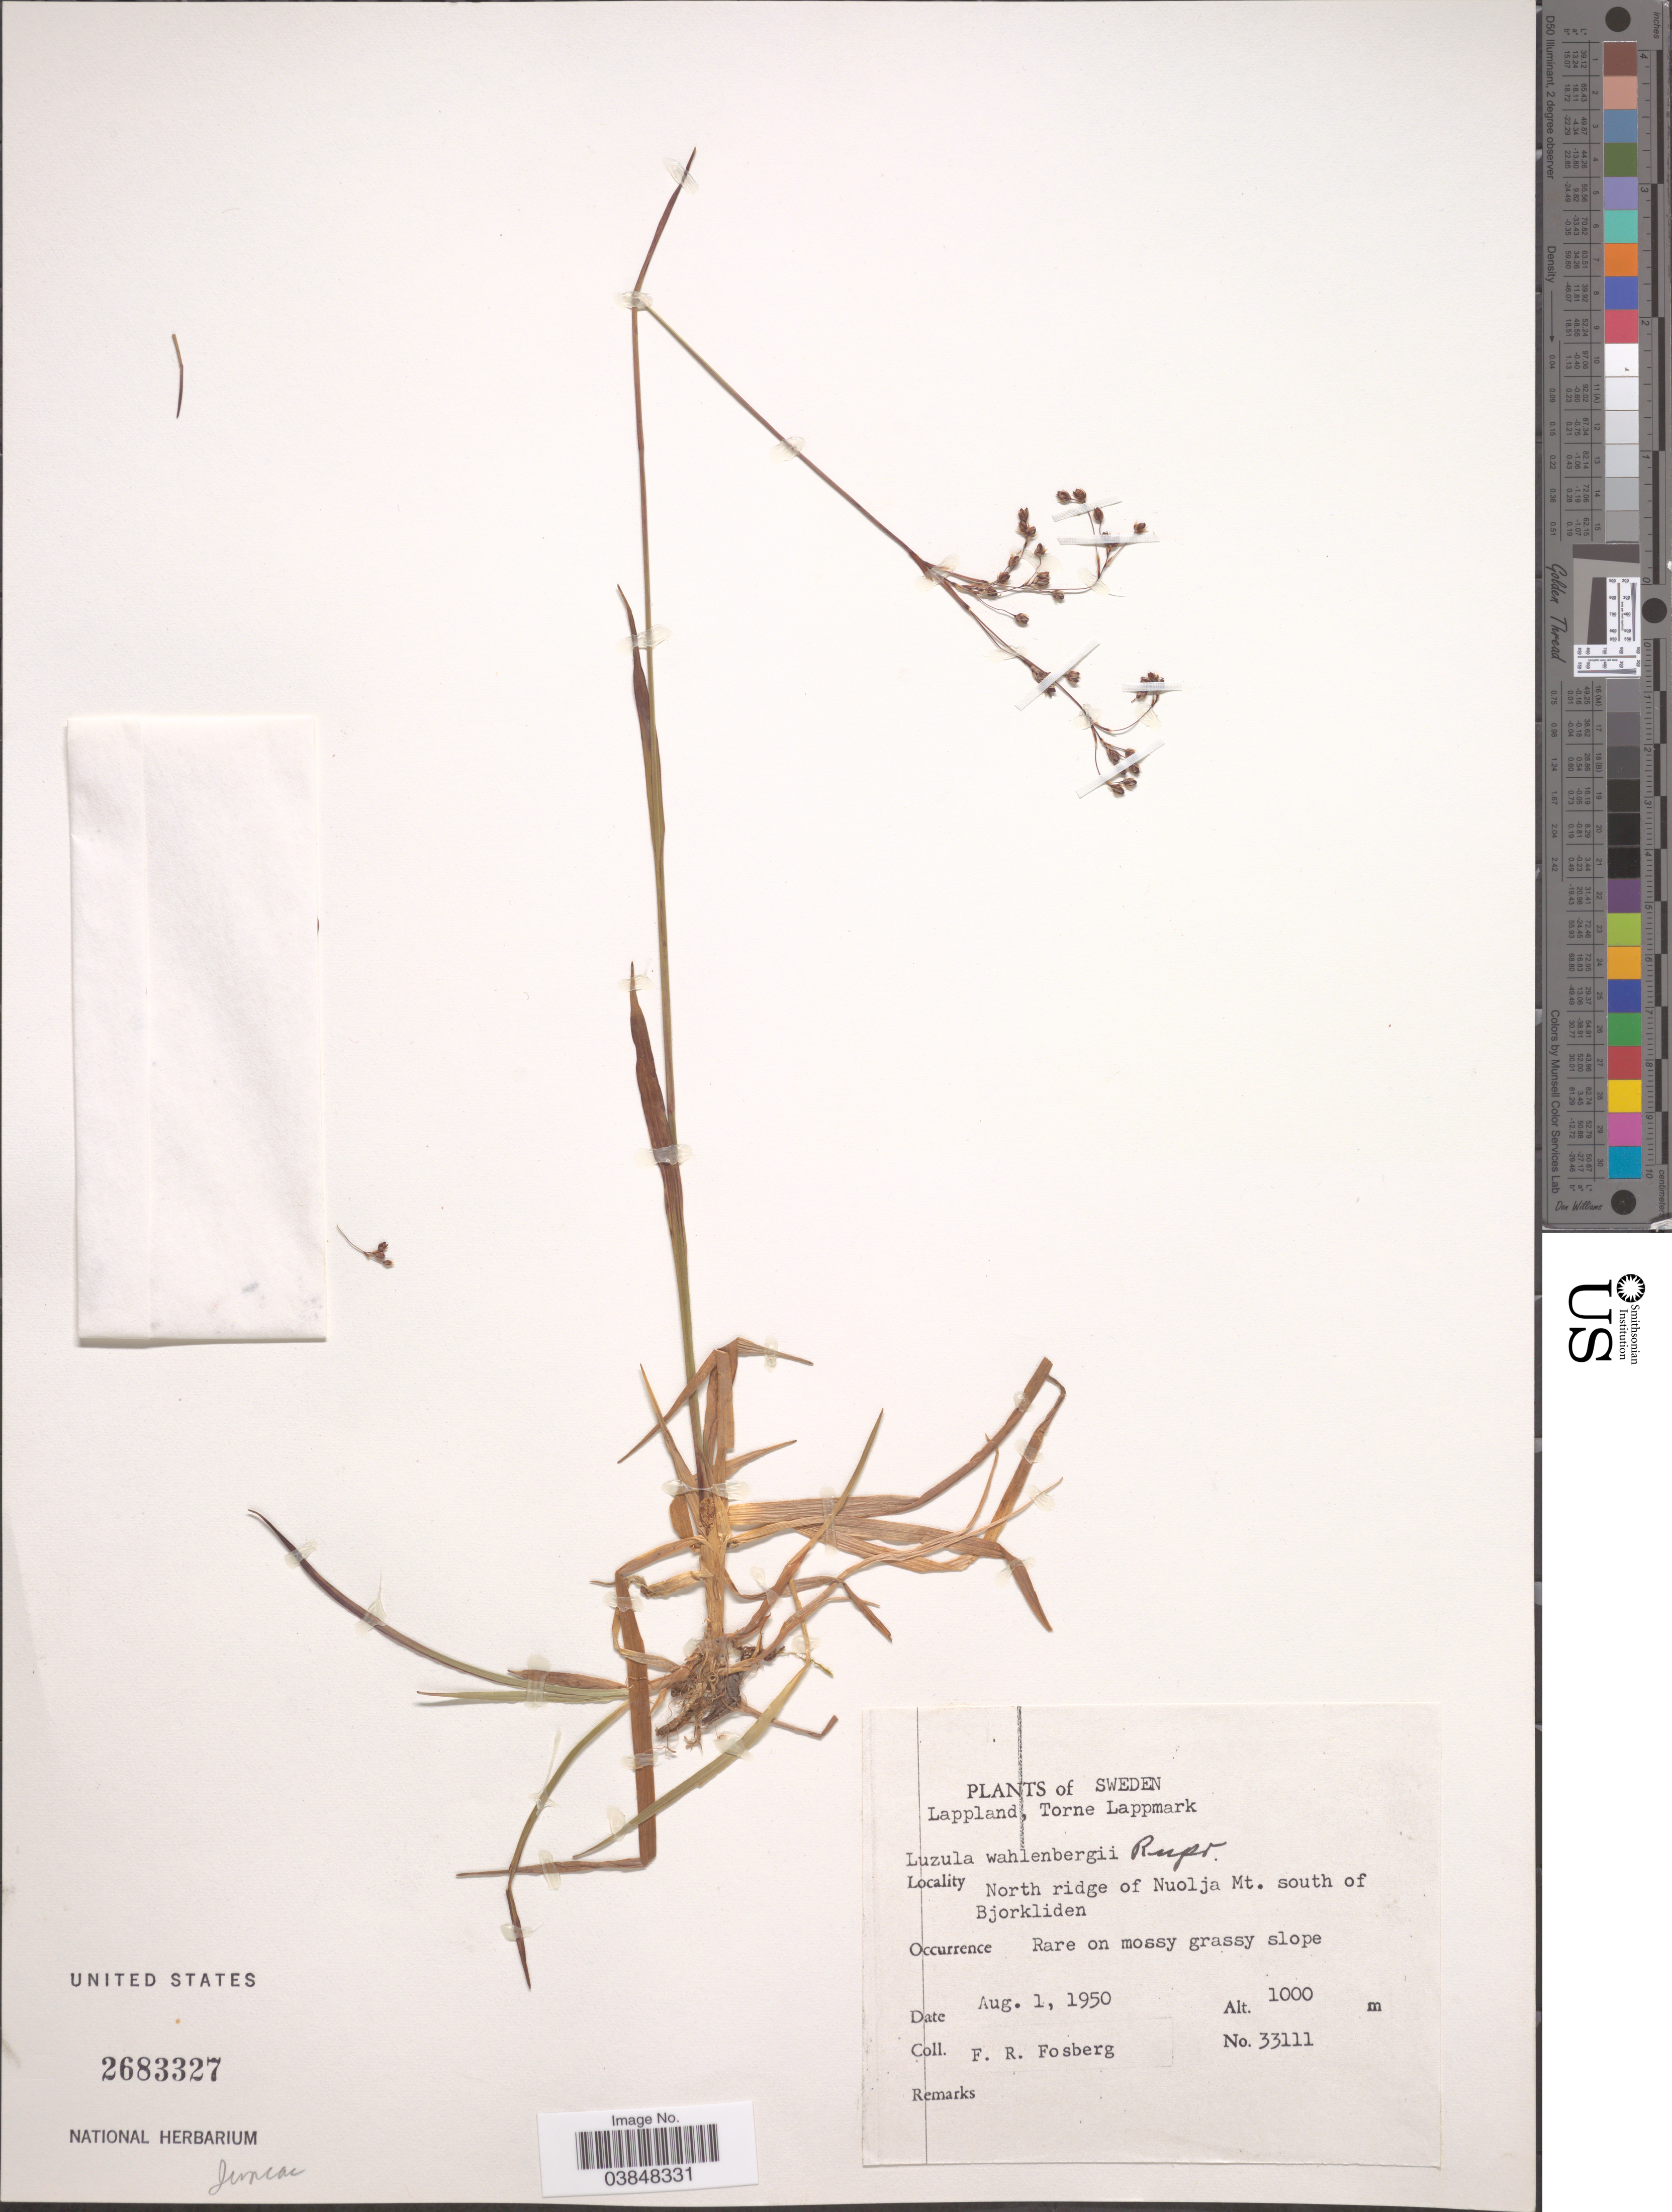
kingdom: Plantae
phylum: Tracheophyta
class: Liliopsida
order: Poales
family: Juncaceae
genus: Luzula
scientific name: Luzula wahlenbergii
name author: Rupr.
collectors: F. R. Fosberg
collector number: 33111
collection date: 1950-08-01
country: Sweden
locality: Lappland, Torne Lappmark. North ridge of Nuolja Mt. south of Bjorkliden.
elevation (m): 1000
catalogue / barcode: US 2683327